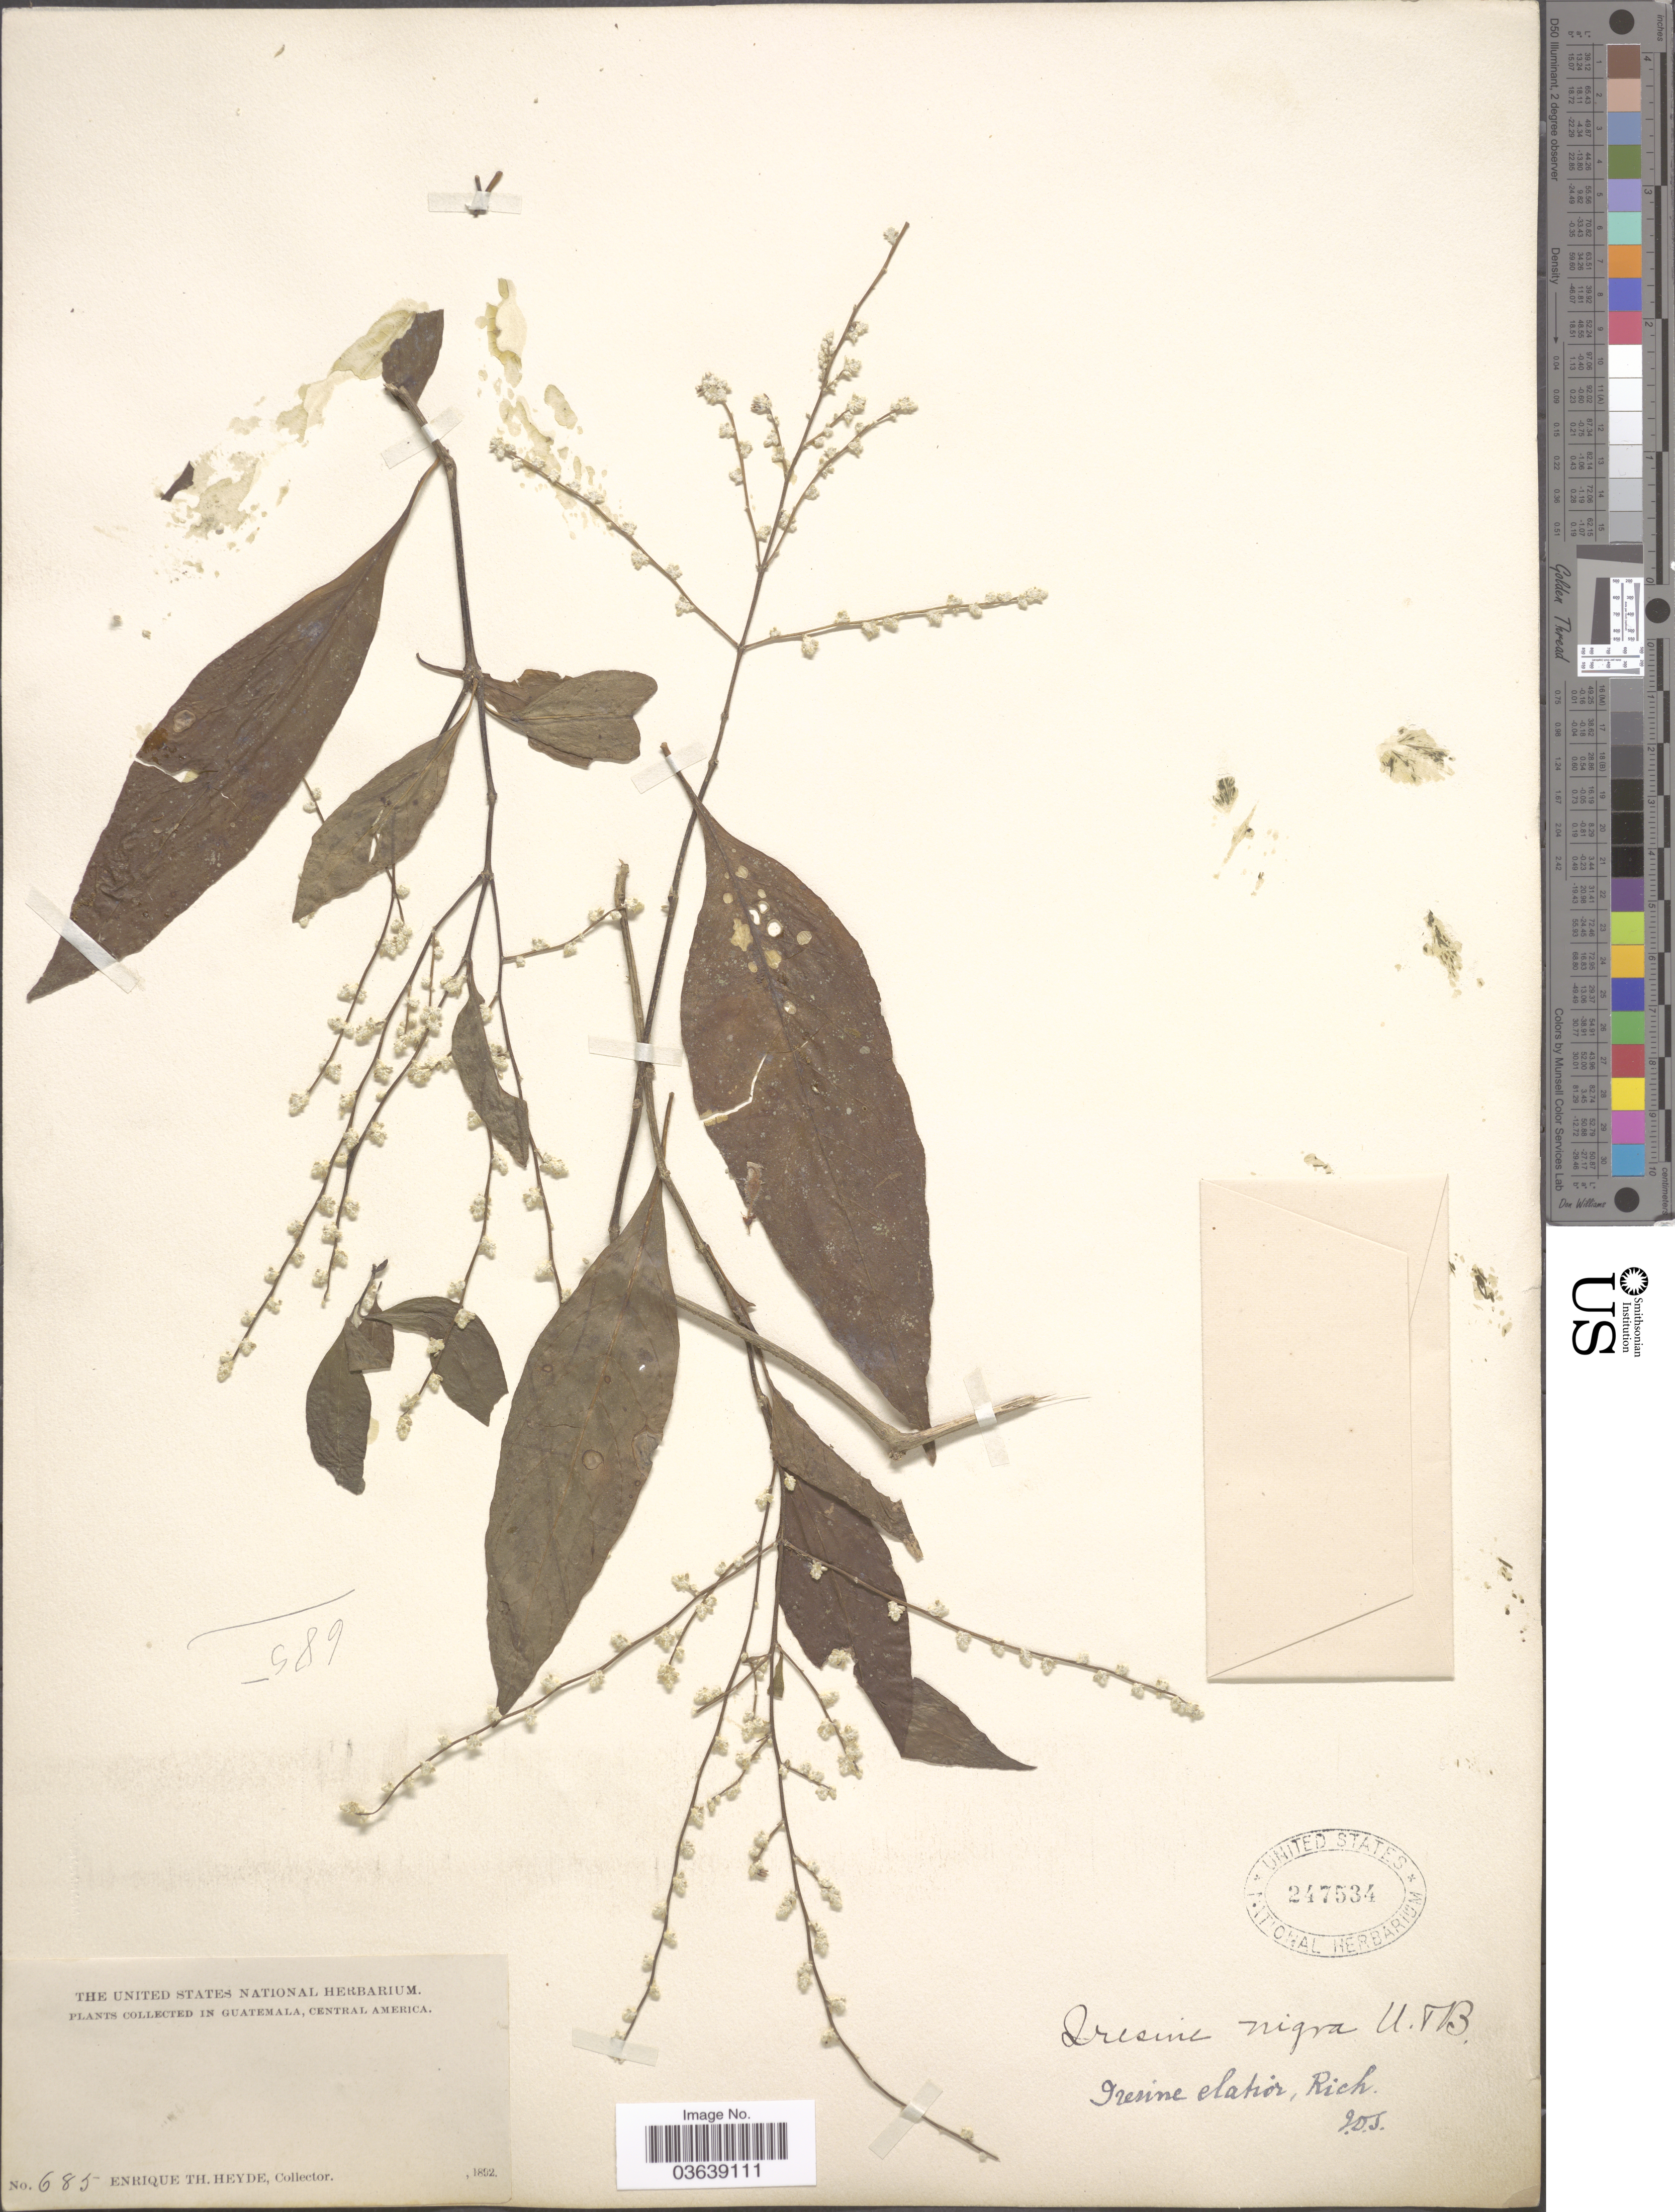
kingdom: Plantae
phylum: Tracheophyta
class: Magnoliopsida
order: Caryophyllales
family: Amaranthaceae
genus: Iresine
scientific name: Iresine nigra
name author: Uline & W.L. Bray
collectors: E. T. Heyde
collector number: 685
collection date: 1892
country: Guatemala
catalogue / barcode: US 247534